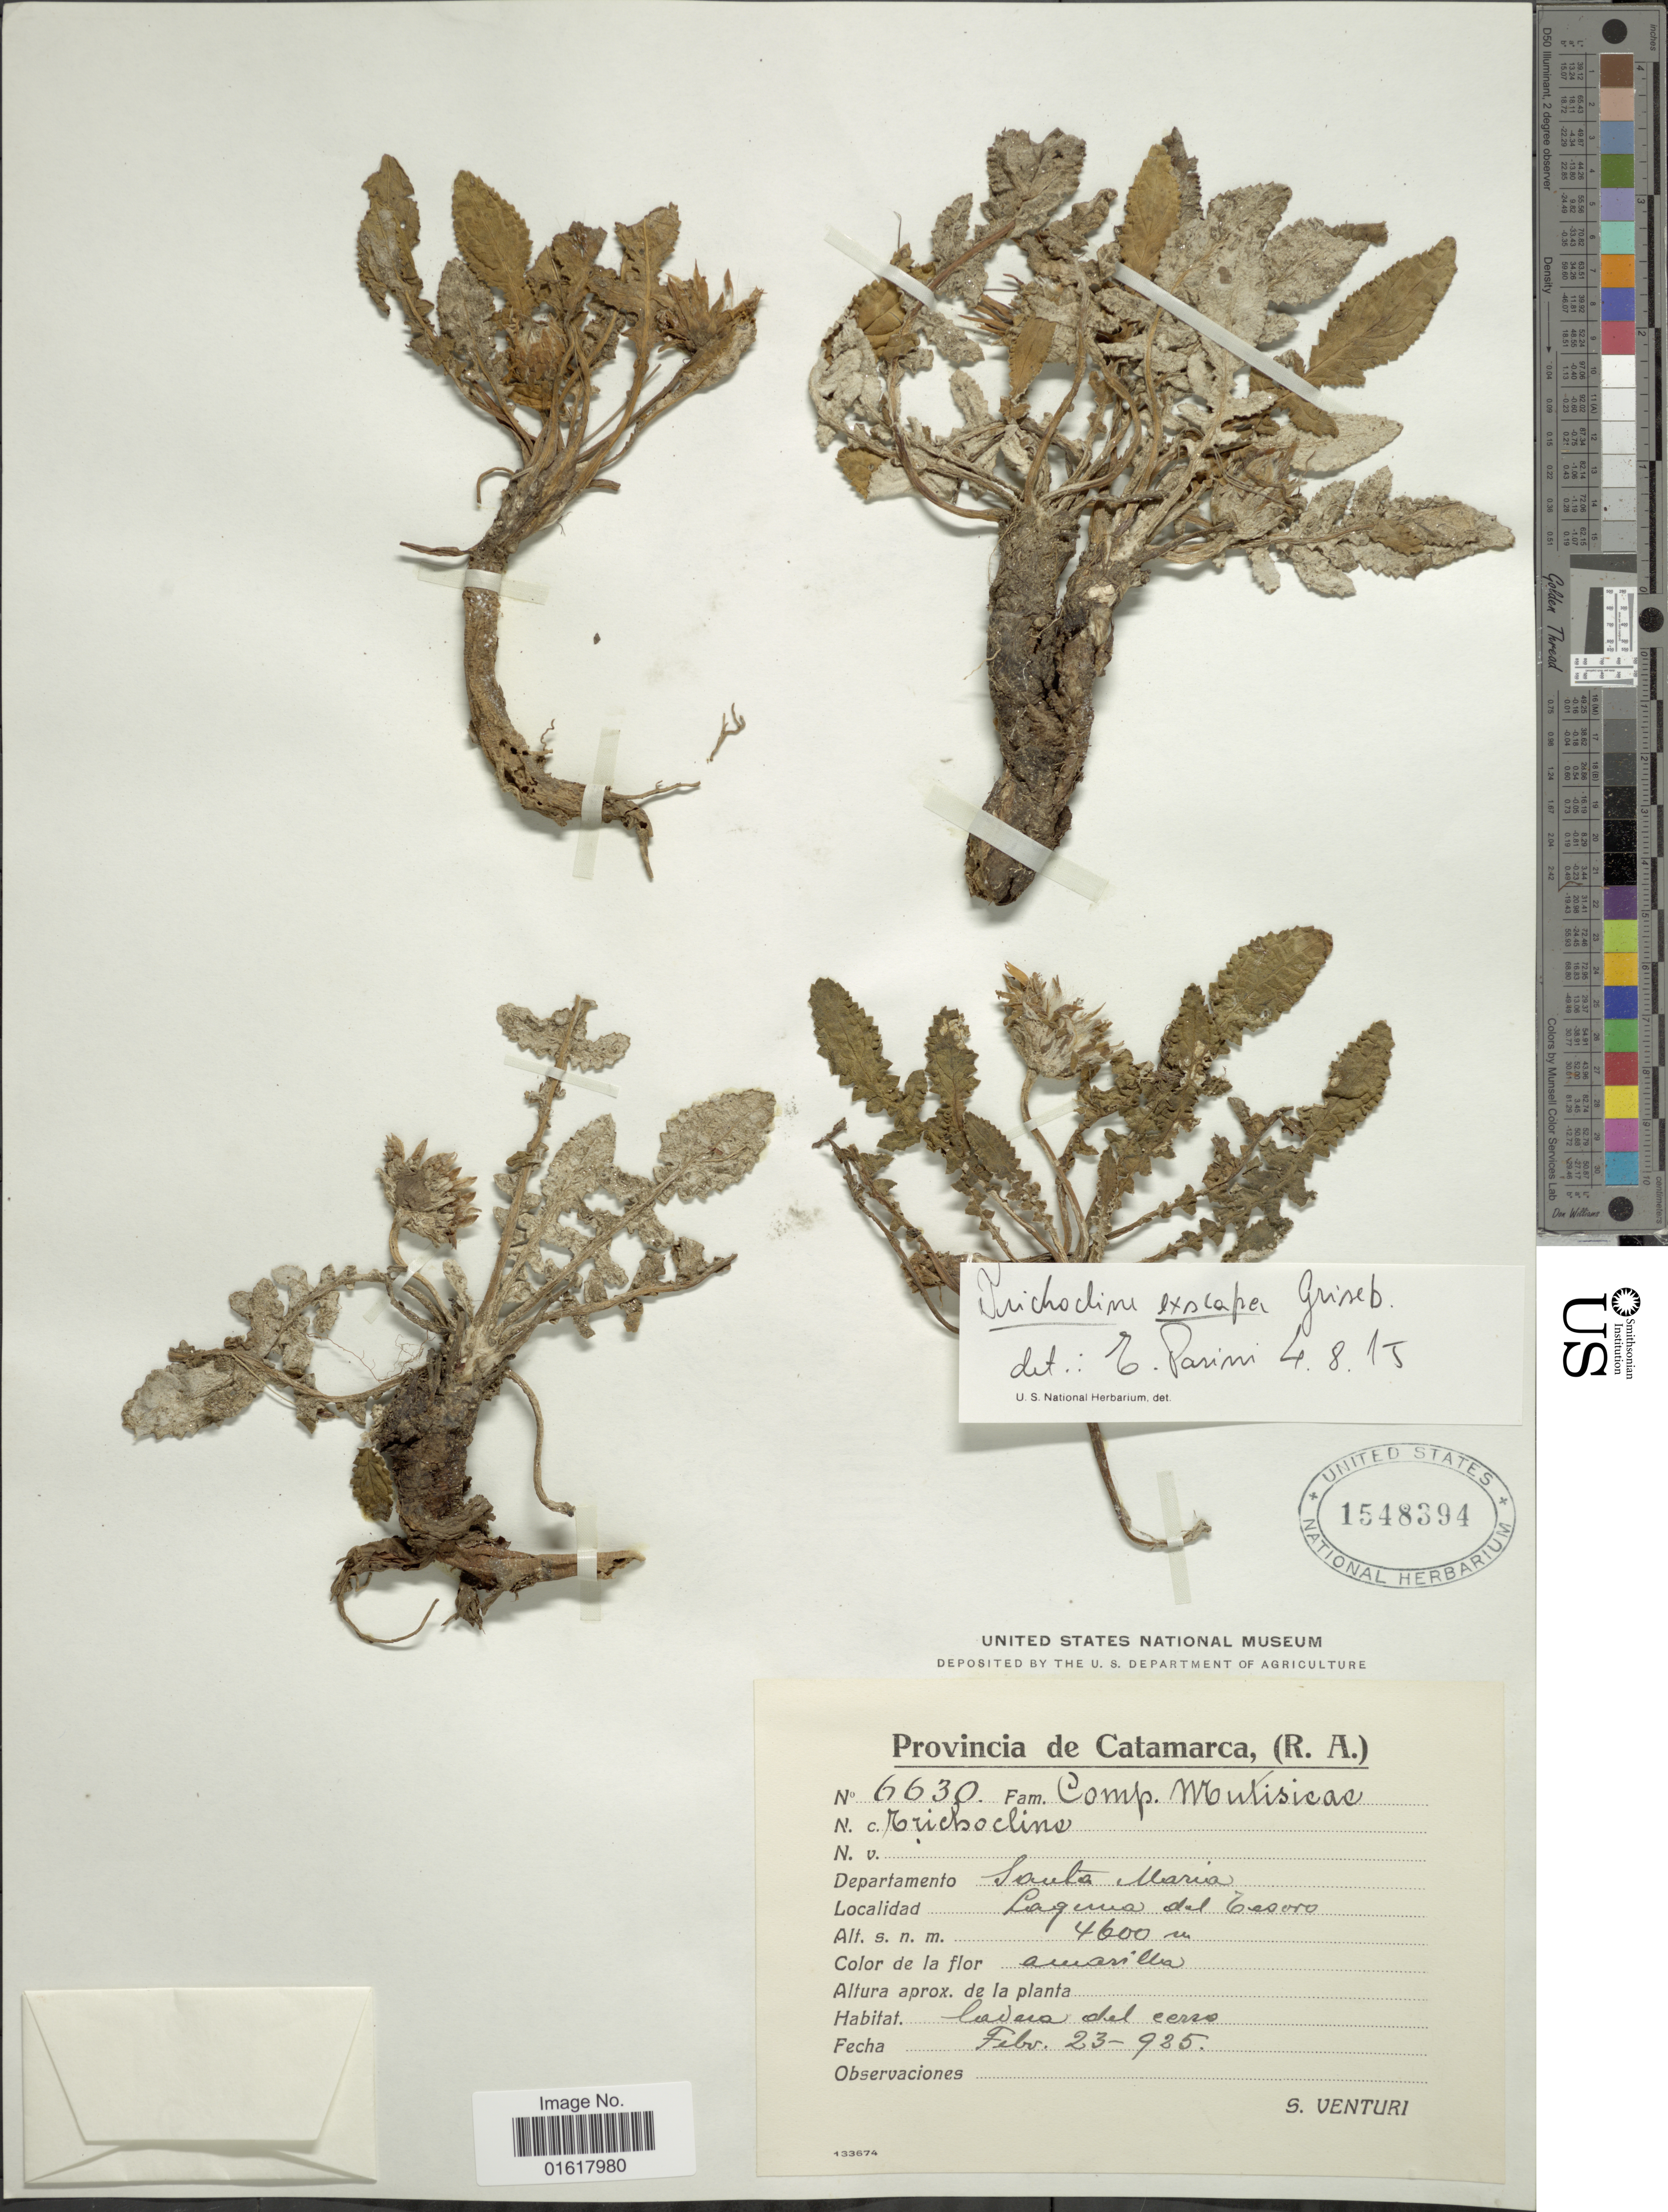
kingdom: Plantae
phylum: Tracheophyta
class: Magnoliopsida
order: Asterales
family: Asteraceae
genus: Trichocline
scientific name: Trichocline exscapa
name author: Griseb.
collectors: S. Venturi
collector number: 6630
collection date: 1925-02-23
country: Argentina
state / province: Catamarca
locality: Departamento Santa Maria. Laguna del Tesoro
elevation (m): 4600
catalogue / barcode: US 1548394